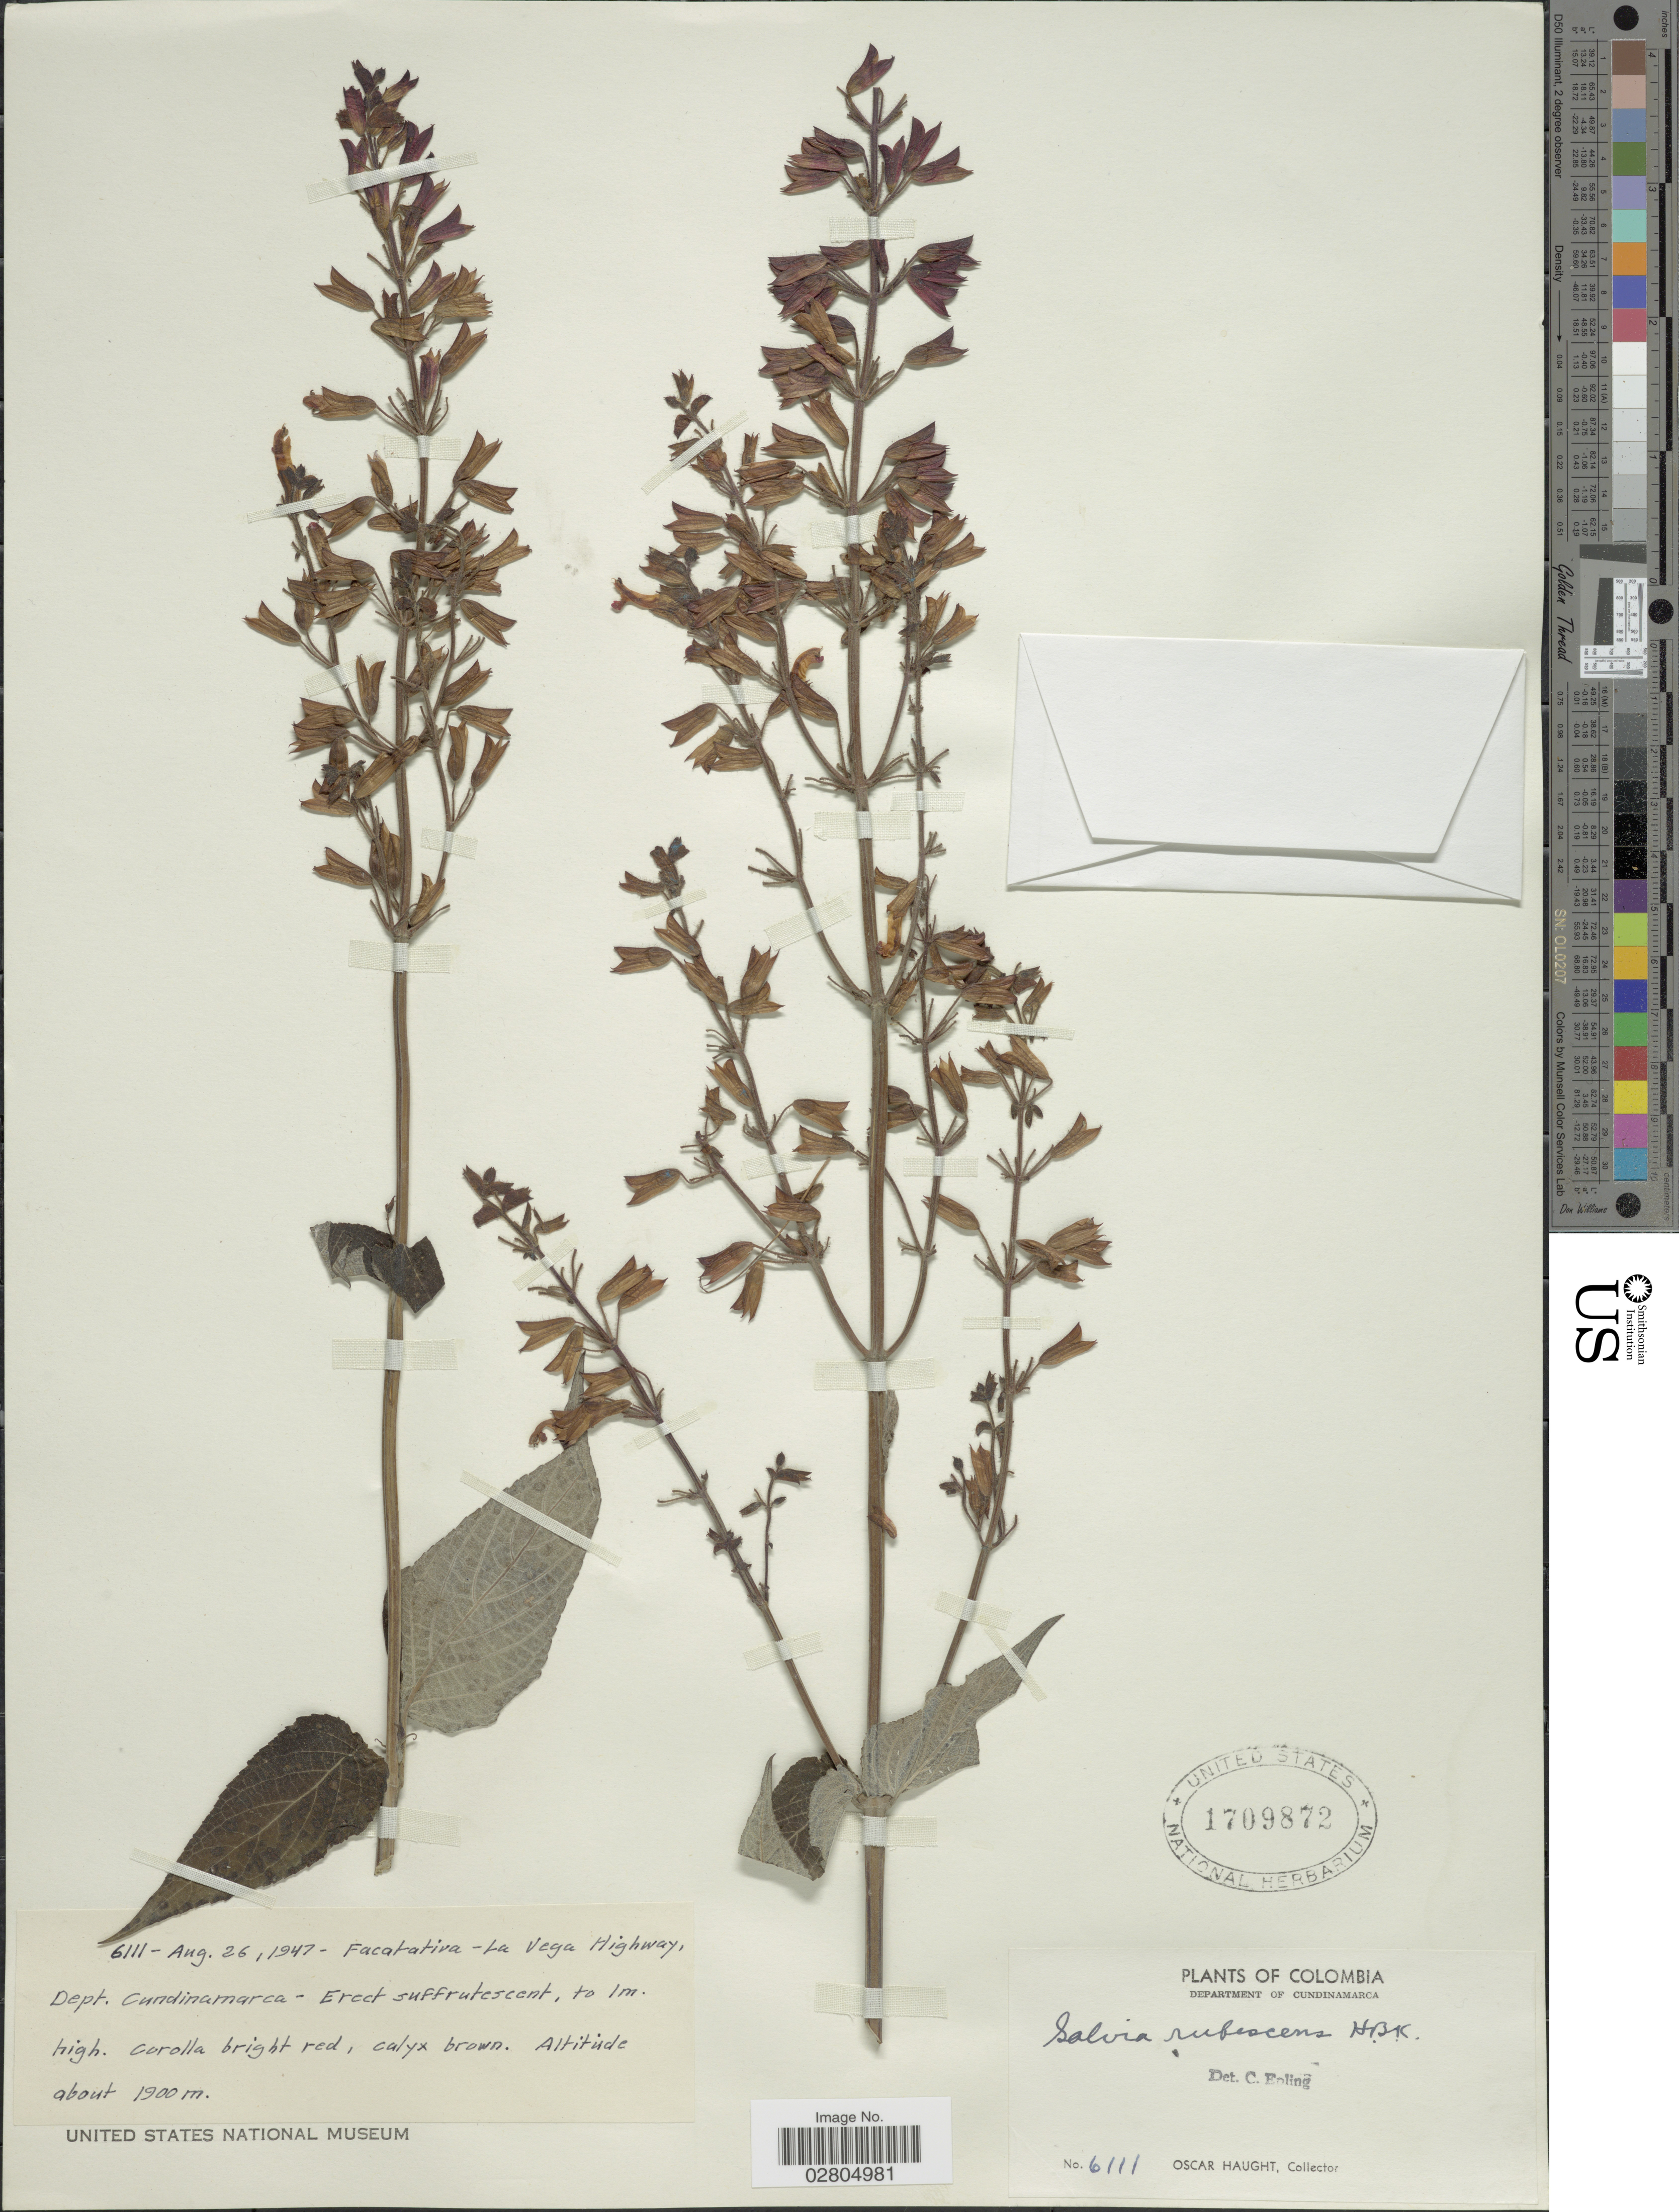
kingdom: Plantae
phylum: Tracheophyta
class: Magnoliopsida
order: Lamiales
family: Lamiaceae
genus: Salvia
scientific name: Salvia rubescens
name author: Kunth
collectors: O. Haught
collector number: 6111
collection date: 1947-08-26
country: Colombia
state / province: Cundinamarca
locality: Facatativa, La Vega Highway, Dept. Cundinamarca.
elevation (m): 1900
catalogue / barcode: US 1709872